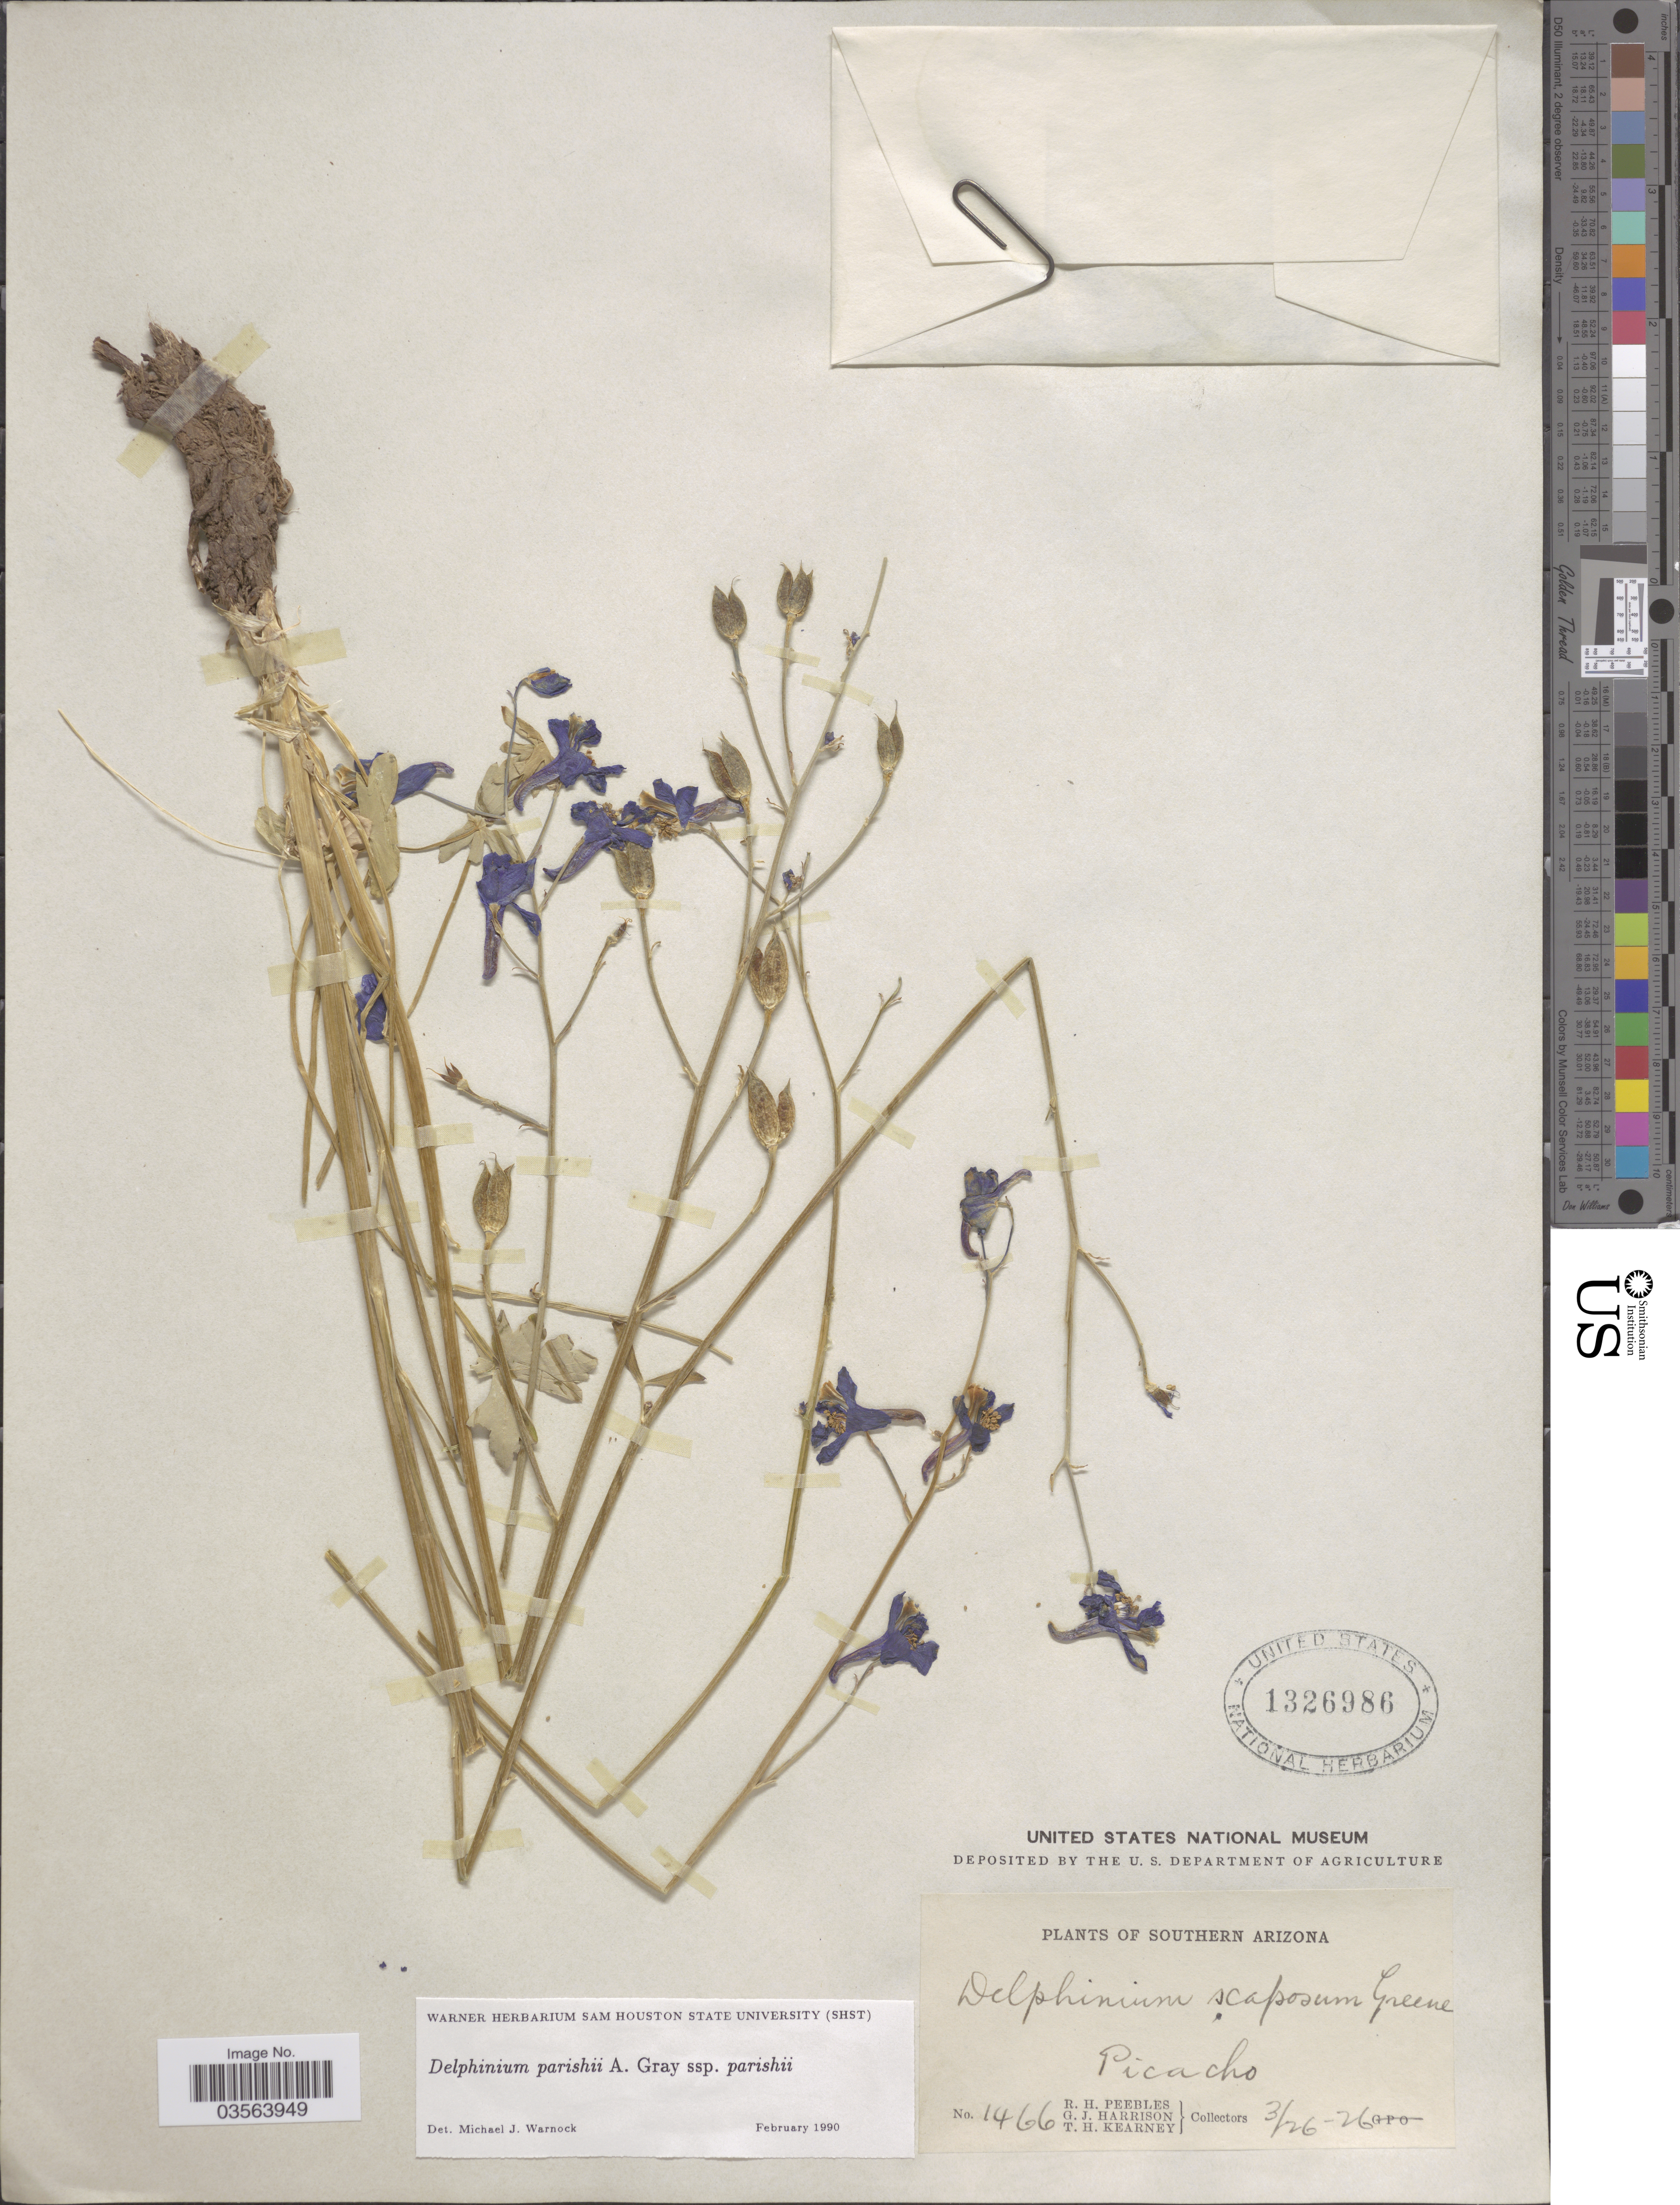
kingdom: Plantae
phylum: Tracheophyta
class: Magnoliopsida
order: Ranunculales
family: Ranunculaceae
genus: Delphinium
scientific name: Delphinium parishii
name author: A. Gray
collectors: R. H. Peebles, G. J. Harrison & T. H. Kearney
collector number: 1466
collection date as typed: Transcribed d/m/y: 26/3/26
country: United States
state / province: Arizona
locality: Southern Arizona. Picacho.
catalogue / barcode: US 1326986